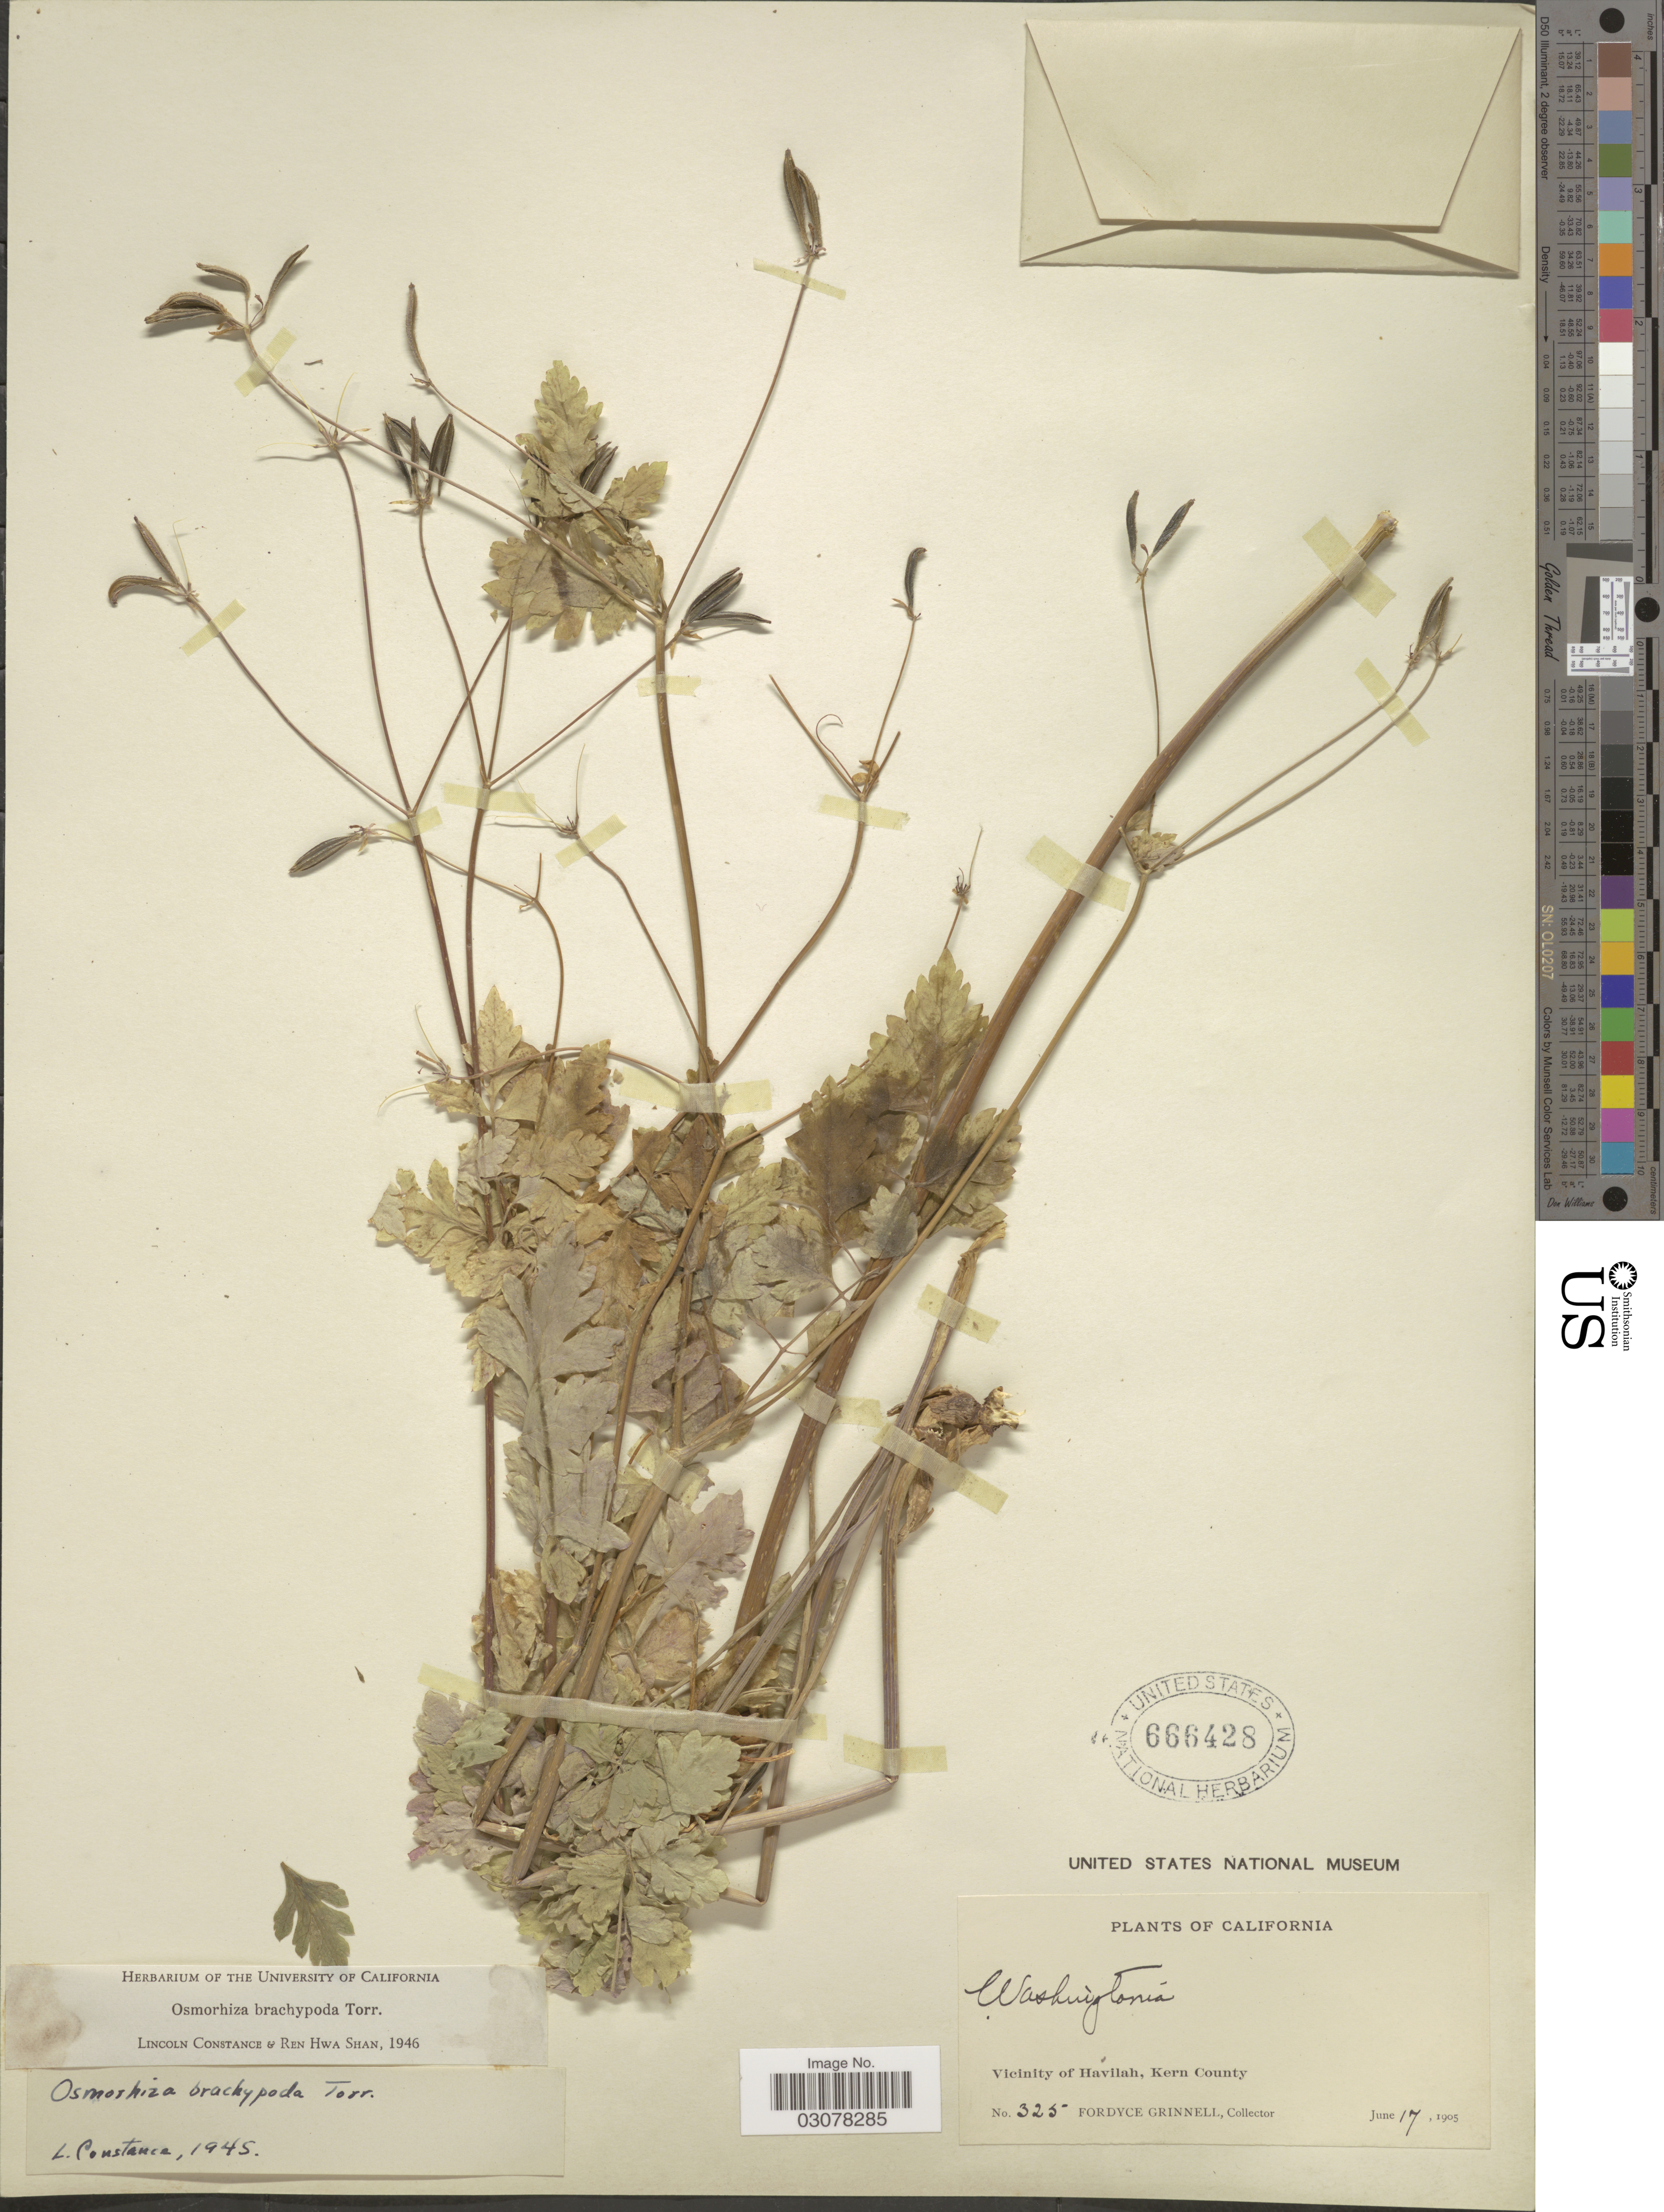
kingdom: Plantae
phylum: Tracheophyta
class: Magnoliopsida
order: Apiales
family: Apiaceae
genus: Osmorhiza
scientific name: Osmorhiza brachypoda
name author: Torr. ex Durand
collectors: F. Grinnell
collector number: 325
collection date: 1905-06-17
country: United States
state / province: California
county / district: Kern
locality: Vicinity of Havilah, Kern County.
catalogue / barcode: US 666428